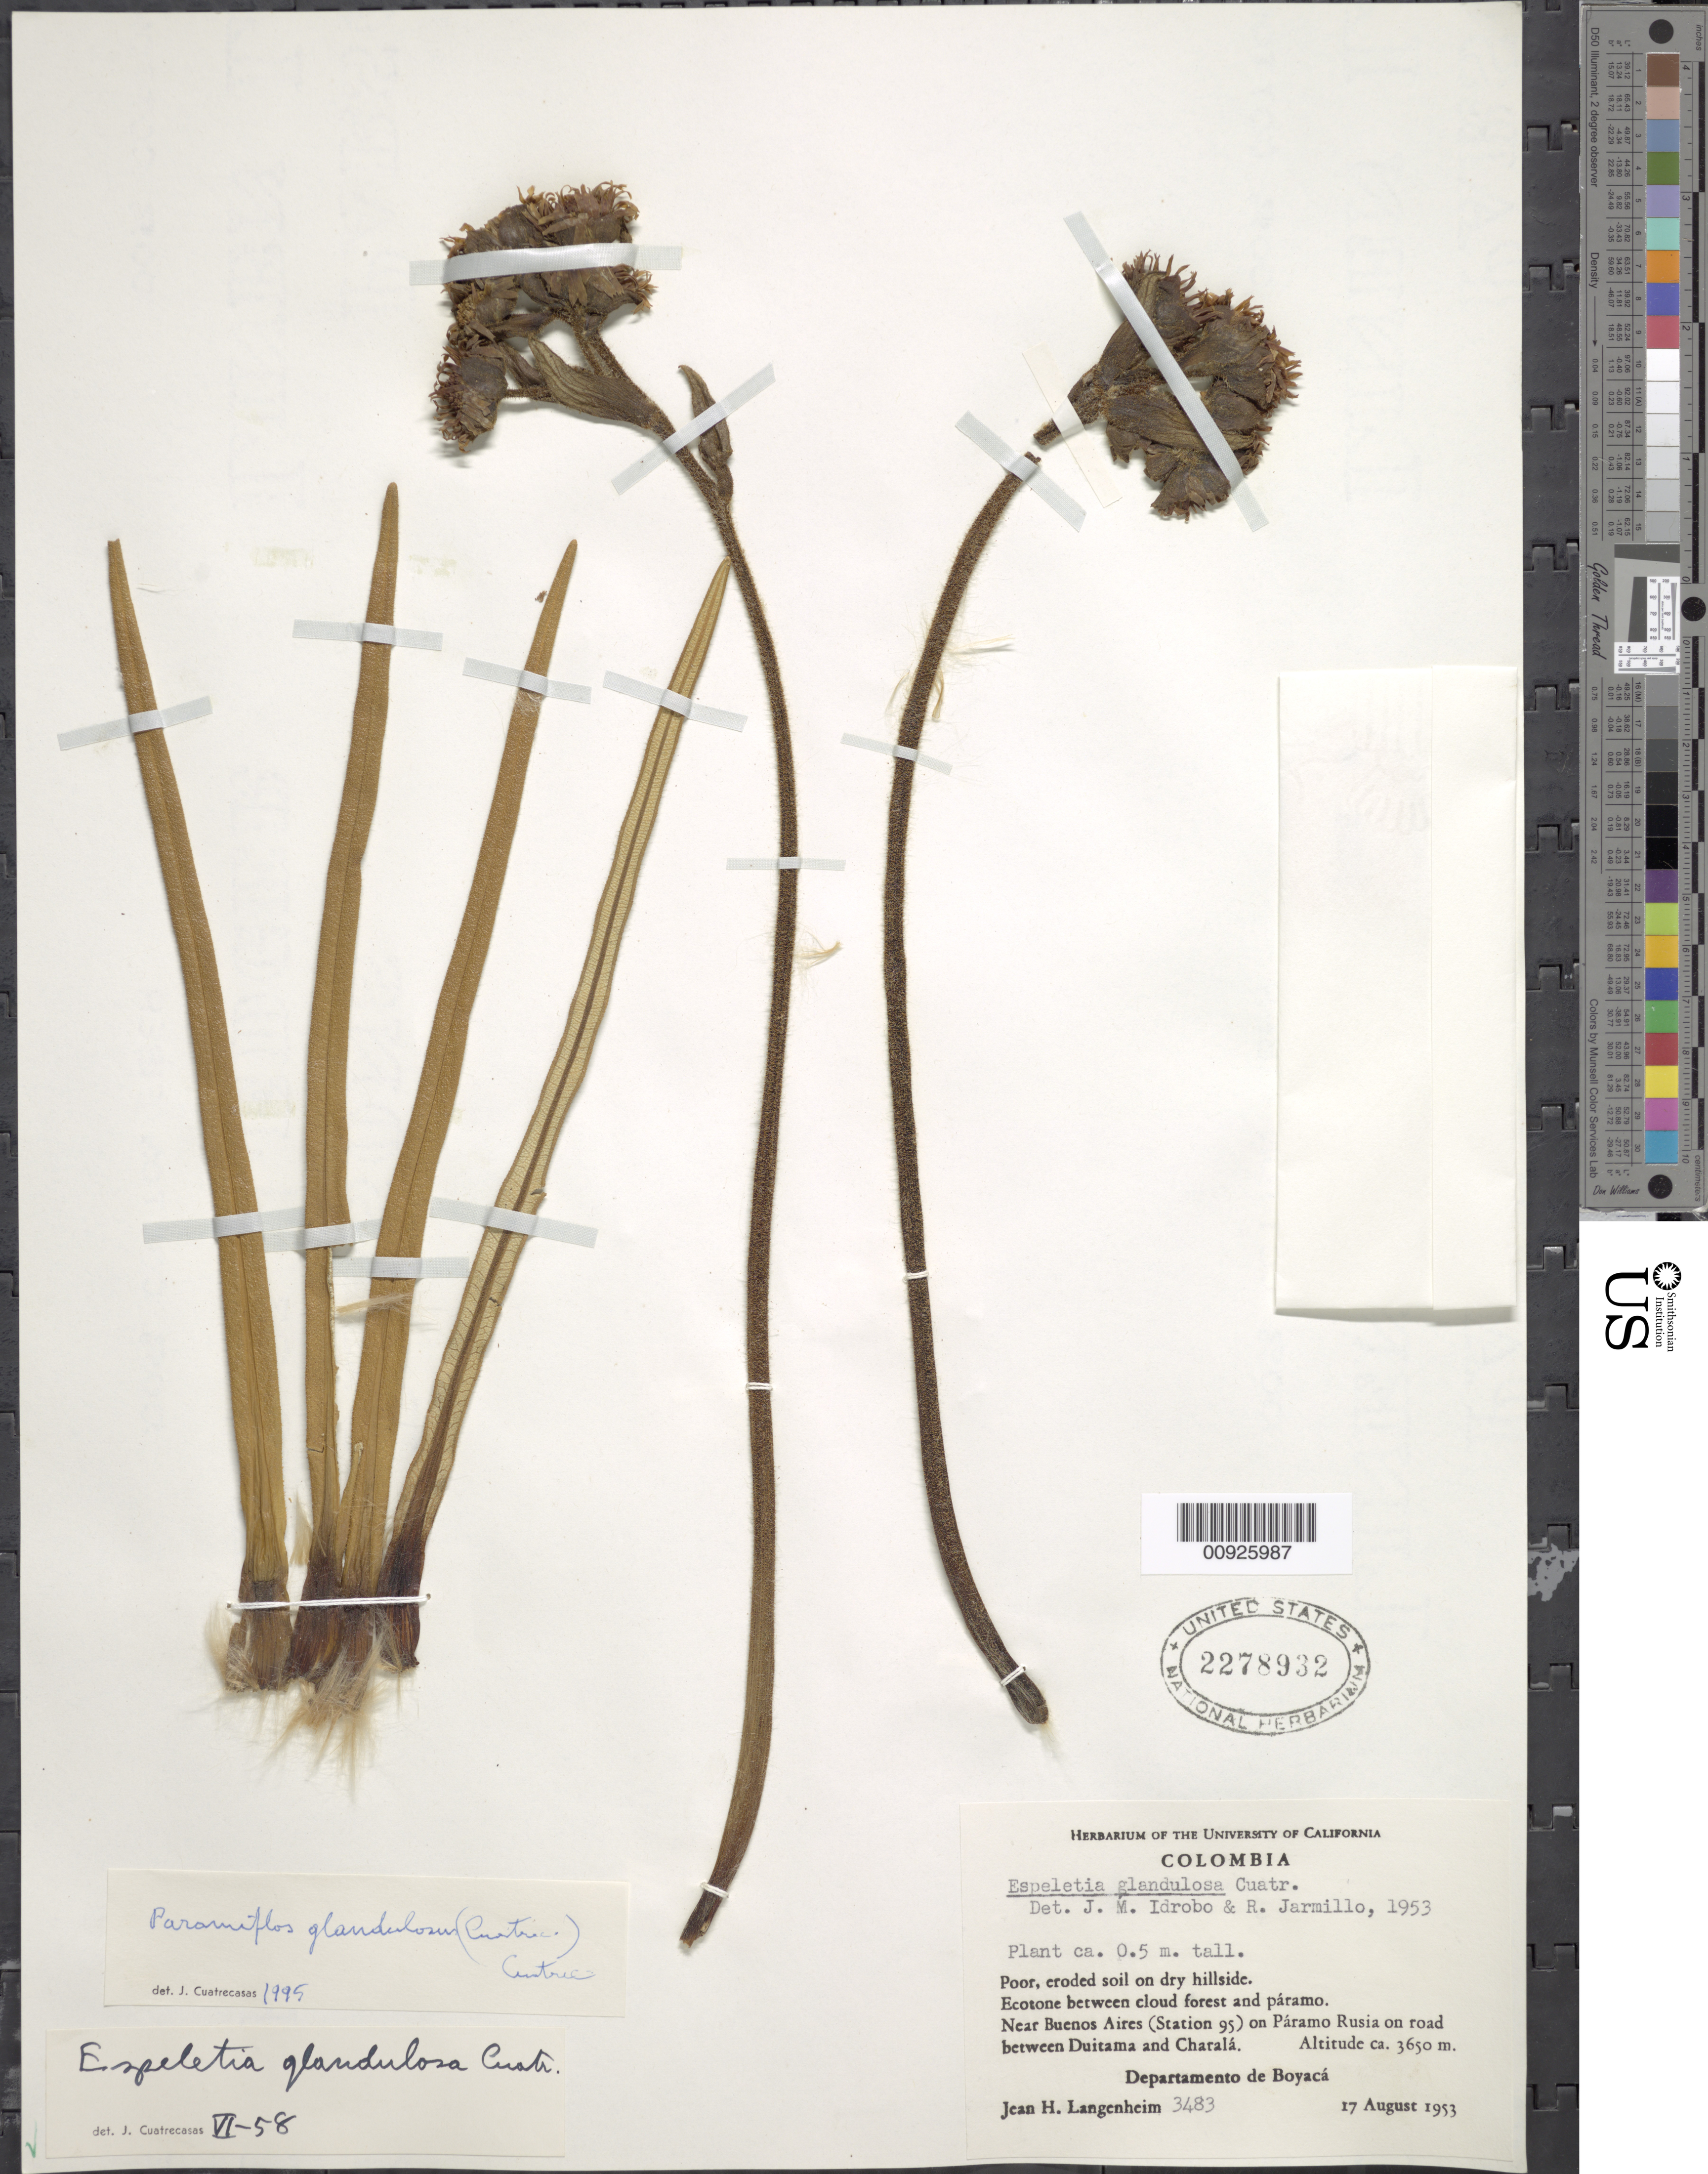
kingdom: Plantae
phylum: Tracheophyta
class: Magnoliopsida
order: Asterales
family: Asteraceae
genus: Paramiflos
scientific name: Paramiflos glandulosus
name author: (Cuatrec.) Cuatrec.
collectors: J. H. Langenheim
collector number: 3483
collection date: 1953-08-17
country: Colombia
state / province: Boyacá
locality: P. de la Rusia. Near Buenos Aires (Station 95) on road between Duitama and Charalá.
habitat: Poor, eroded soil on dry hillside. Ecotone between cloud forest and páramo.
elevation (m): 3650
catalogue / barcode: US 2278932